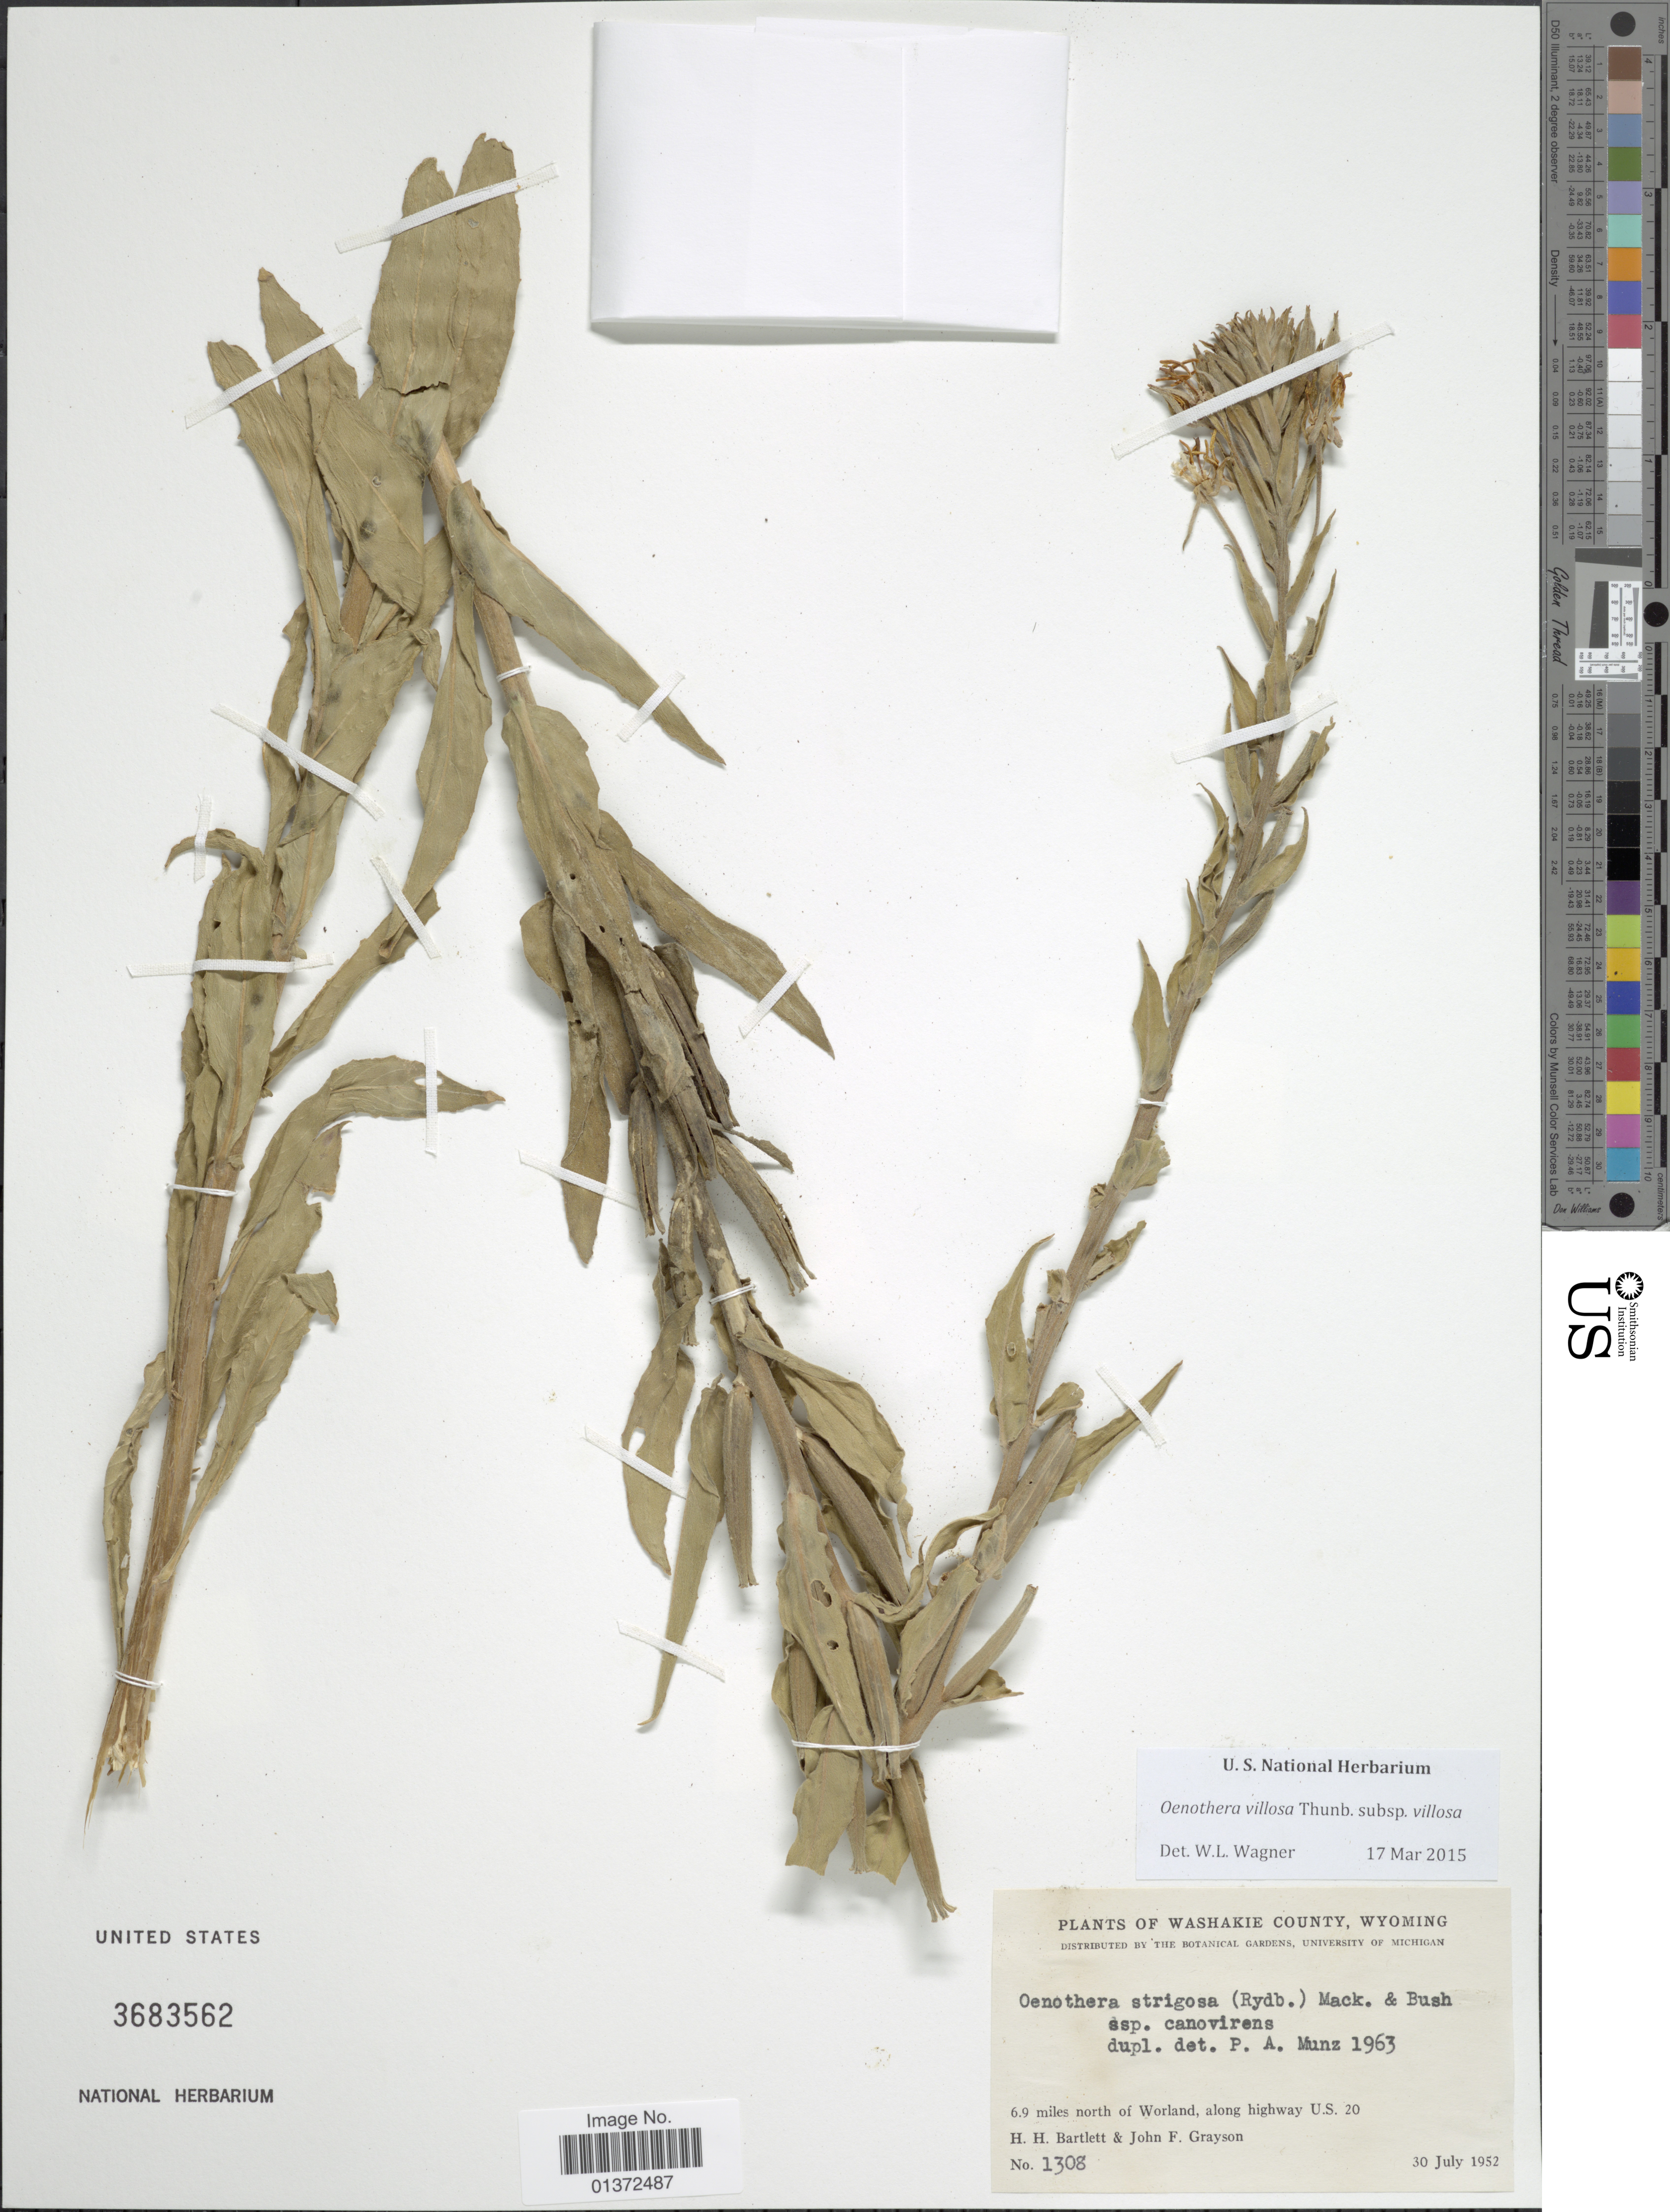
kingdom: Plantae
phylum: Tracheophyta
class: Magnoliopsida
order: Myrtales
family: Onagraceae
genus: Oenothera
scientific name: Oenothera villosa subsp. villosa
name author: Thunb.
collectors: H. H. Bartlett & J. Grayson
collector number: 1308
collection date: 1952-07-30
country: United States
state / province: Wyoming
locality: Washake County, 6.9 miles north of Worland, along highway U.S. 20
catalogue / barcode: US 3683562